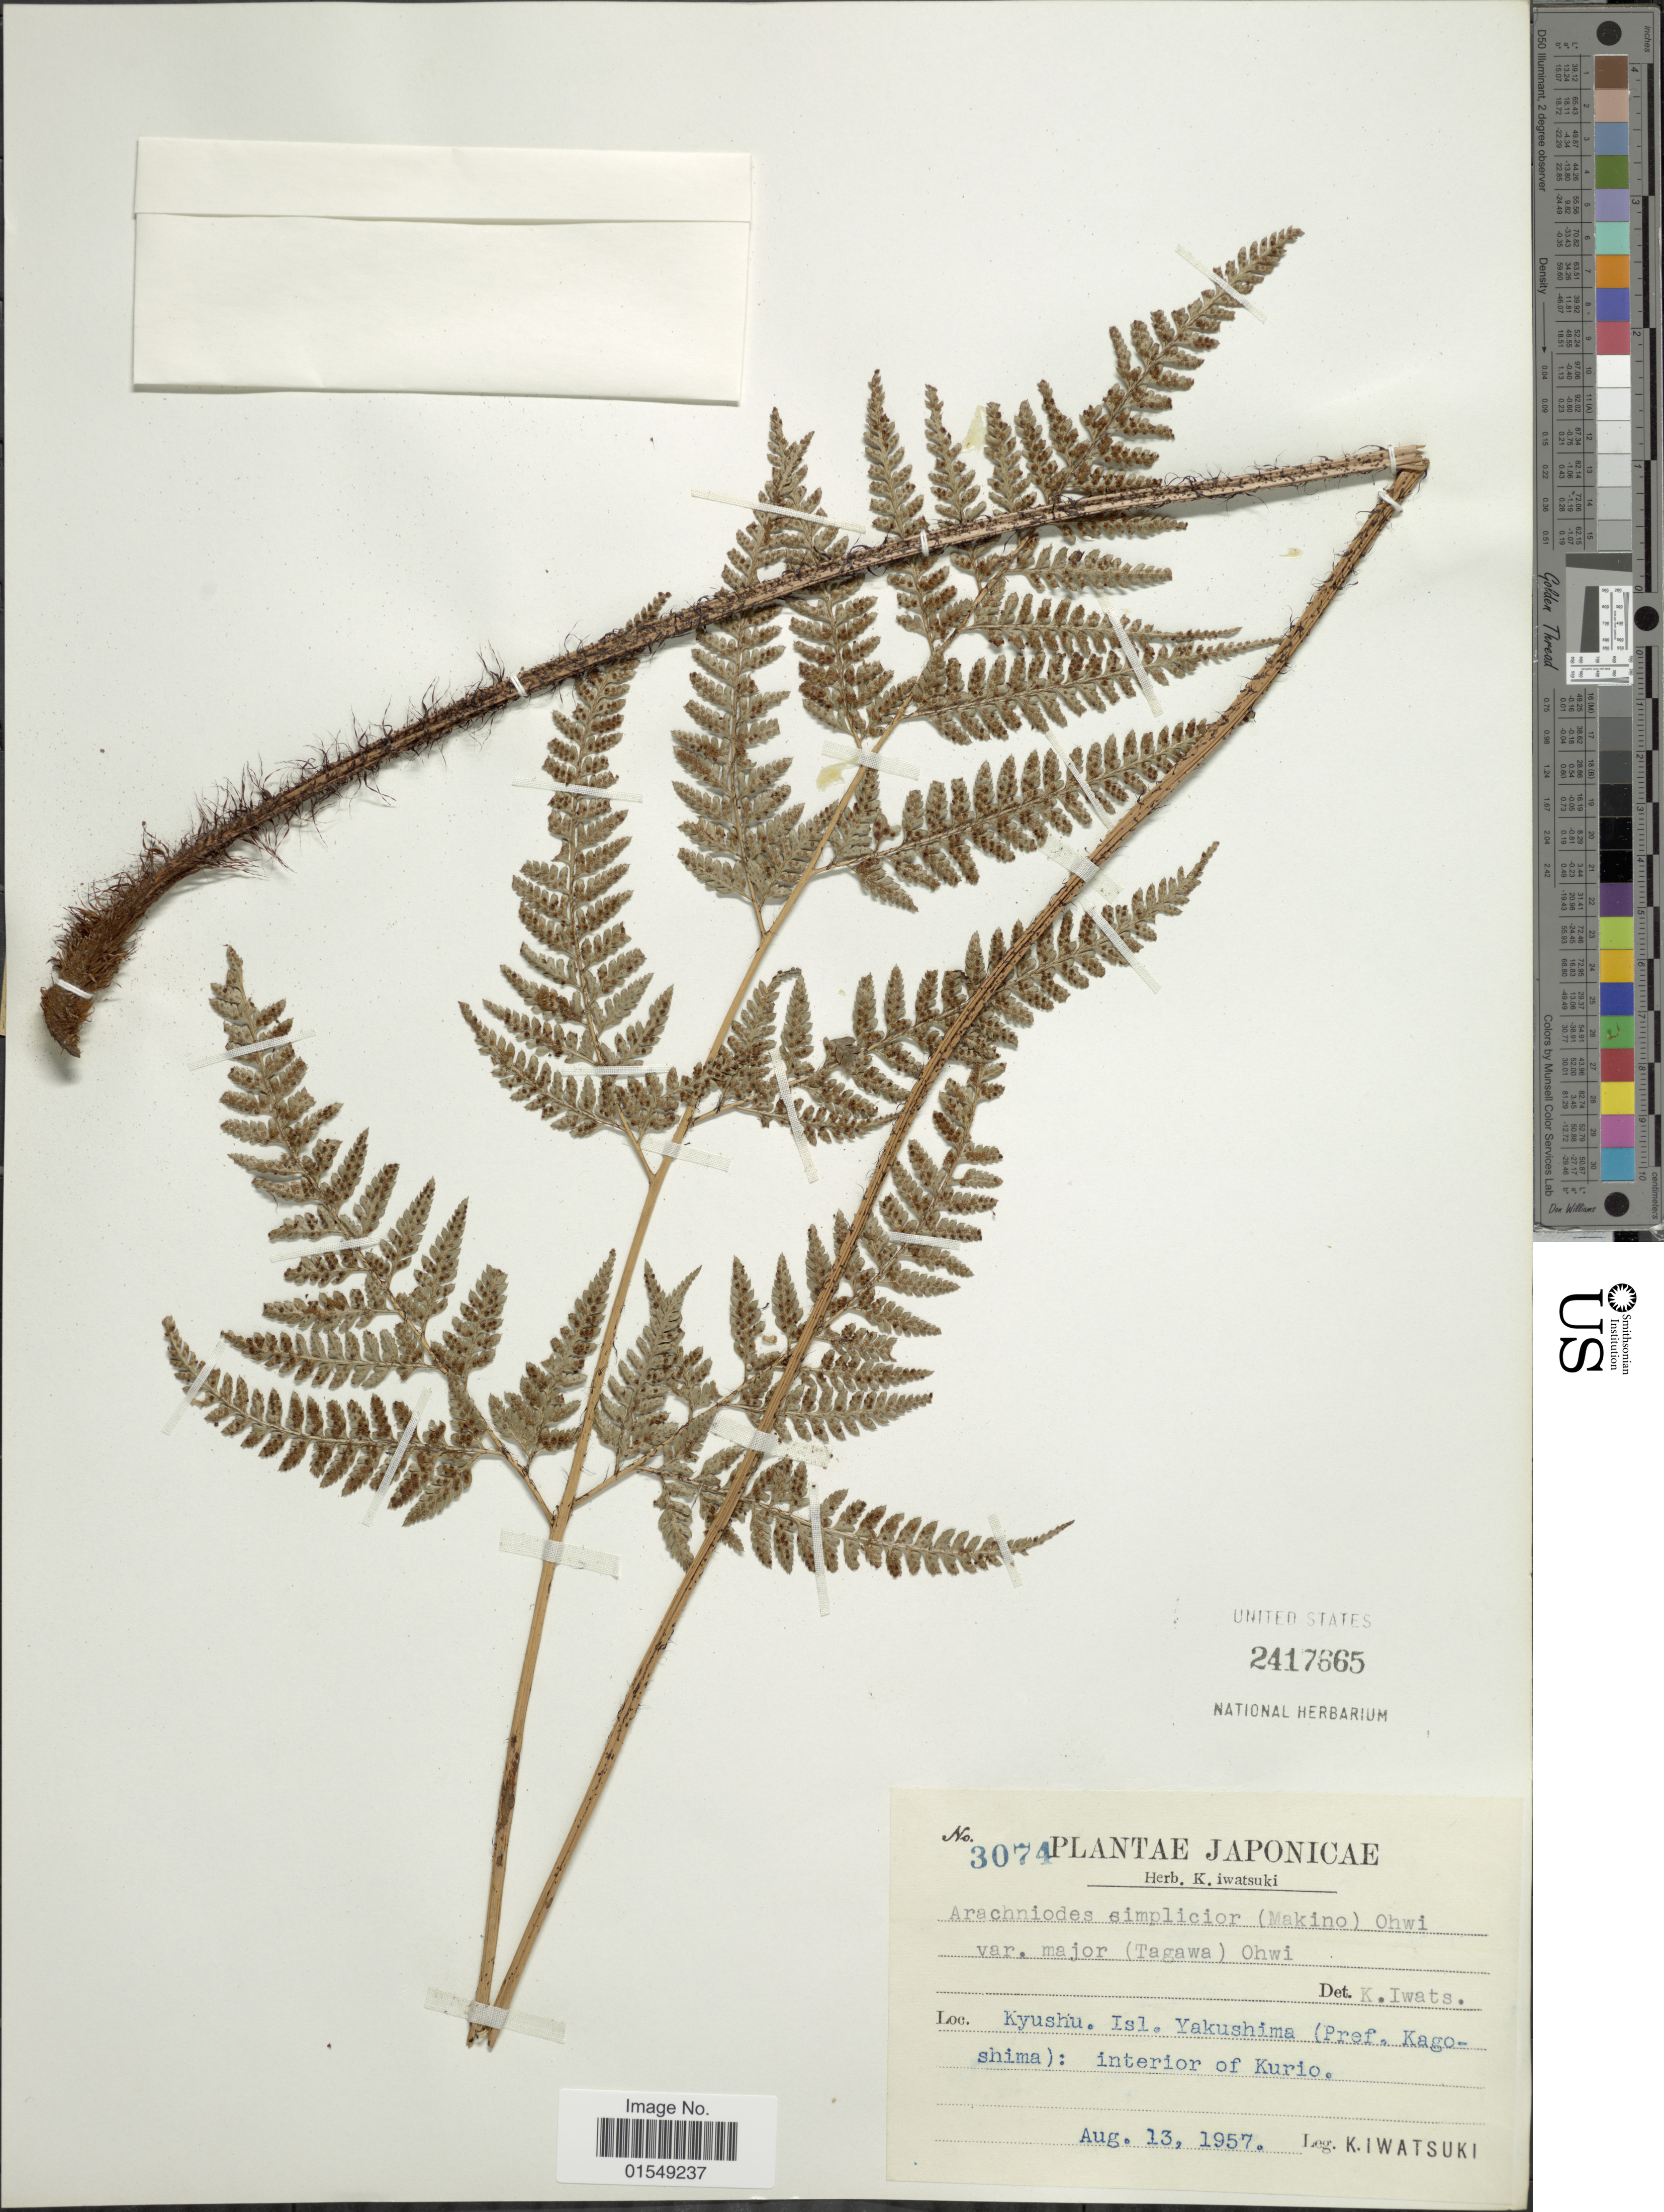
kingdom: Plantae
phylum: Tracheophyta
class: Polypodiopsida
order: Polypodiales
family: Dryopteridaceae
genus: Arachniodes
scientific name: Arachniodes simplicior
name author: (Makino) Ohwi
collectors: K. Iwatsuki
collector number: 3074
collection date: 1957-08-13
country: Japan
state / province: Kagosima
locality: Japonicae, Kyushu. Isl. Yakushima (Pref. Kagoshima): interior of Kurio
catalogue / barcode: US 2417665